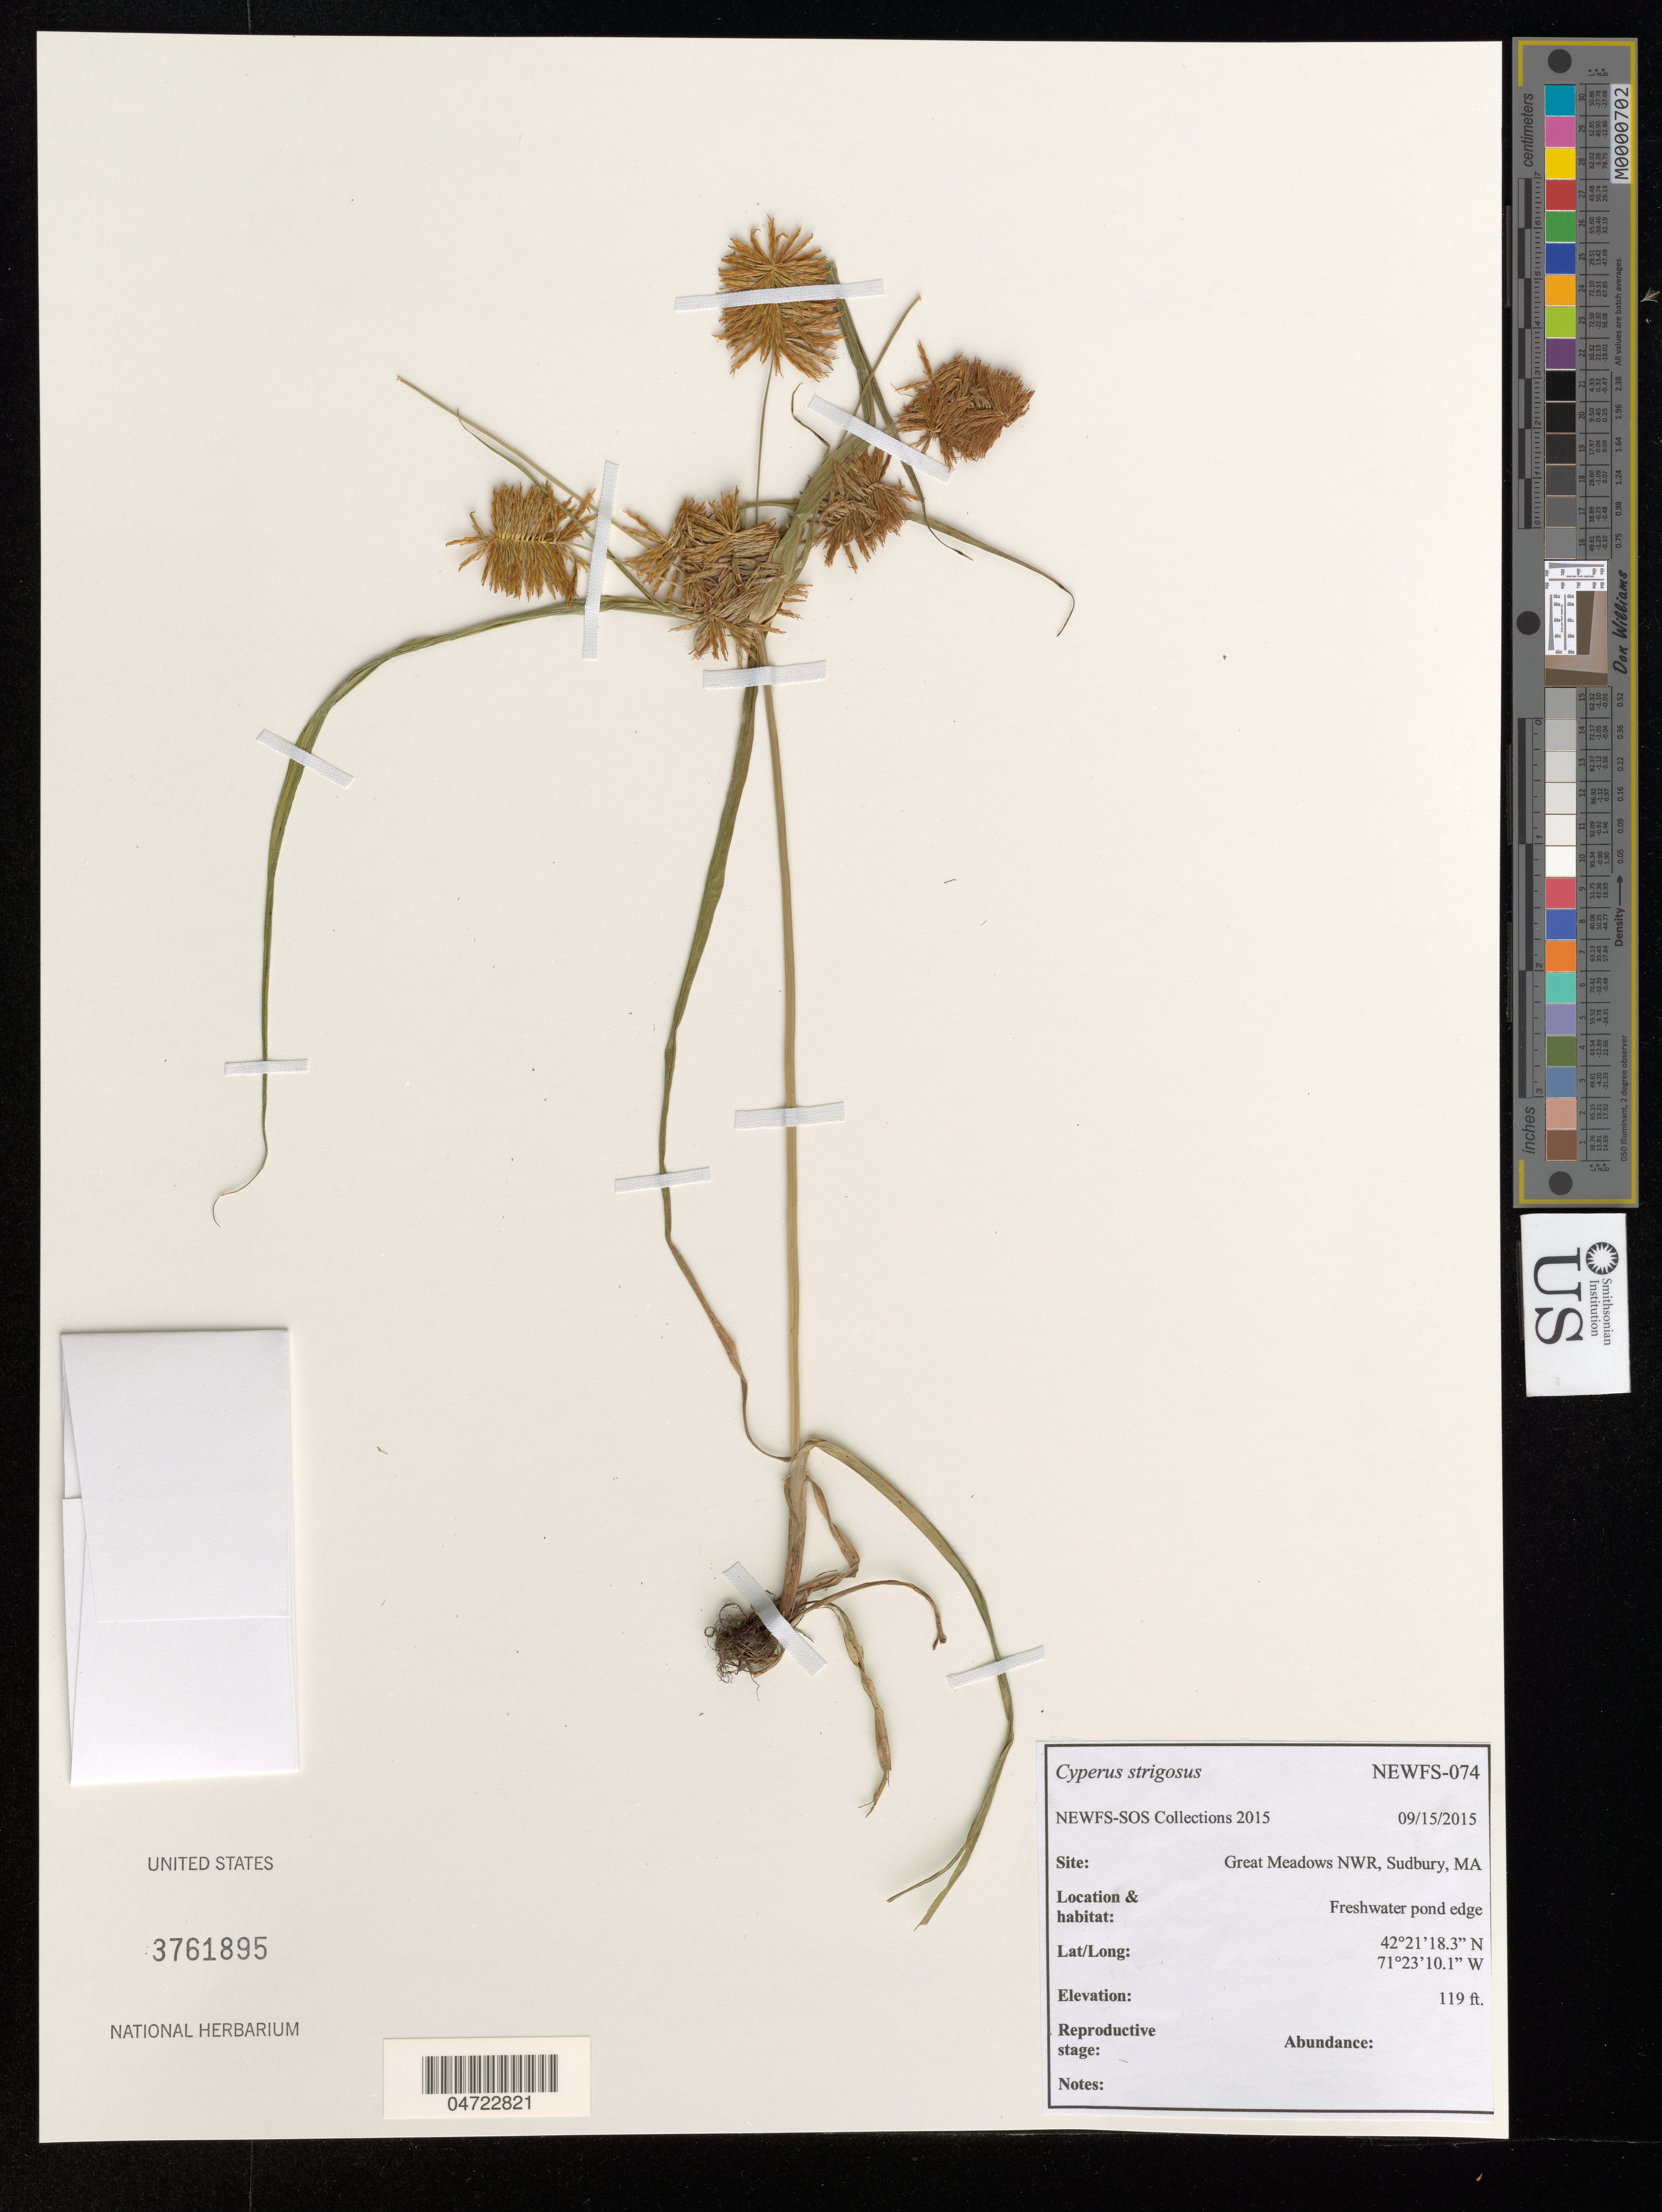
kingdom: Plantae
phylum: Tracheophyta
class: Liliopsida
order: Poales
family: Cyperaceae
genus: Cyperus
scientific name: Cyperus strigosus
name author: L.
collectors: NEWFS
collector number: NEWFS-074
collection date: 2015-09-15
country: United States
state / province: Massachusetts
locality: Great Meadows NWR, Sudbury.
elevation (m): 36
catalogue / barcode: US 3761895